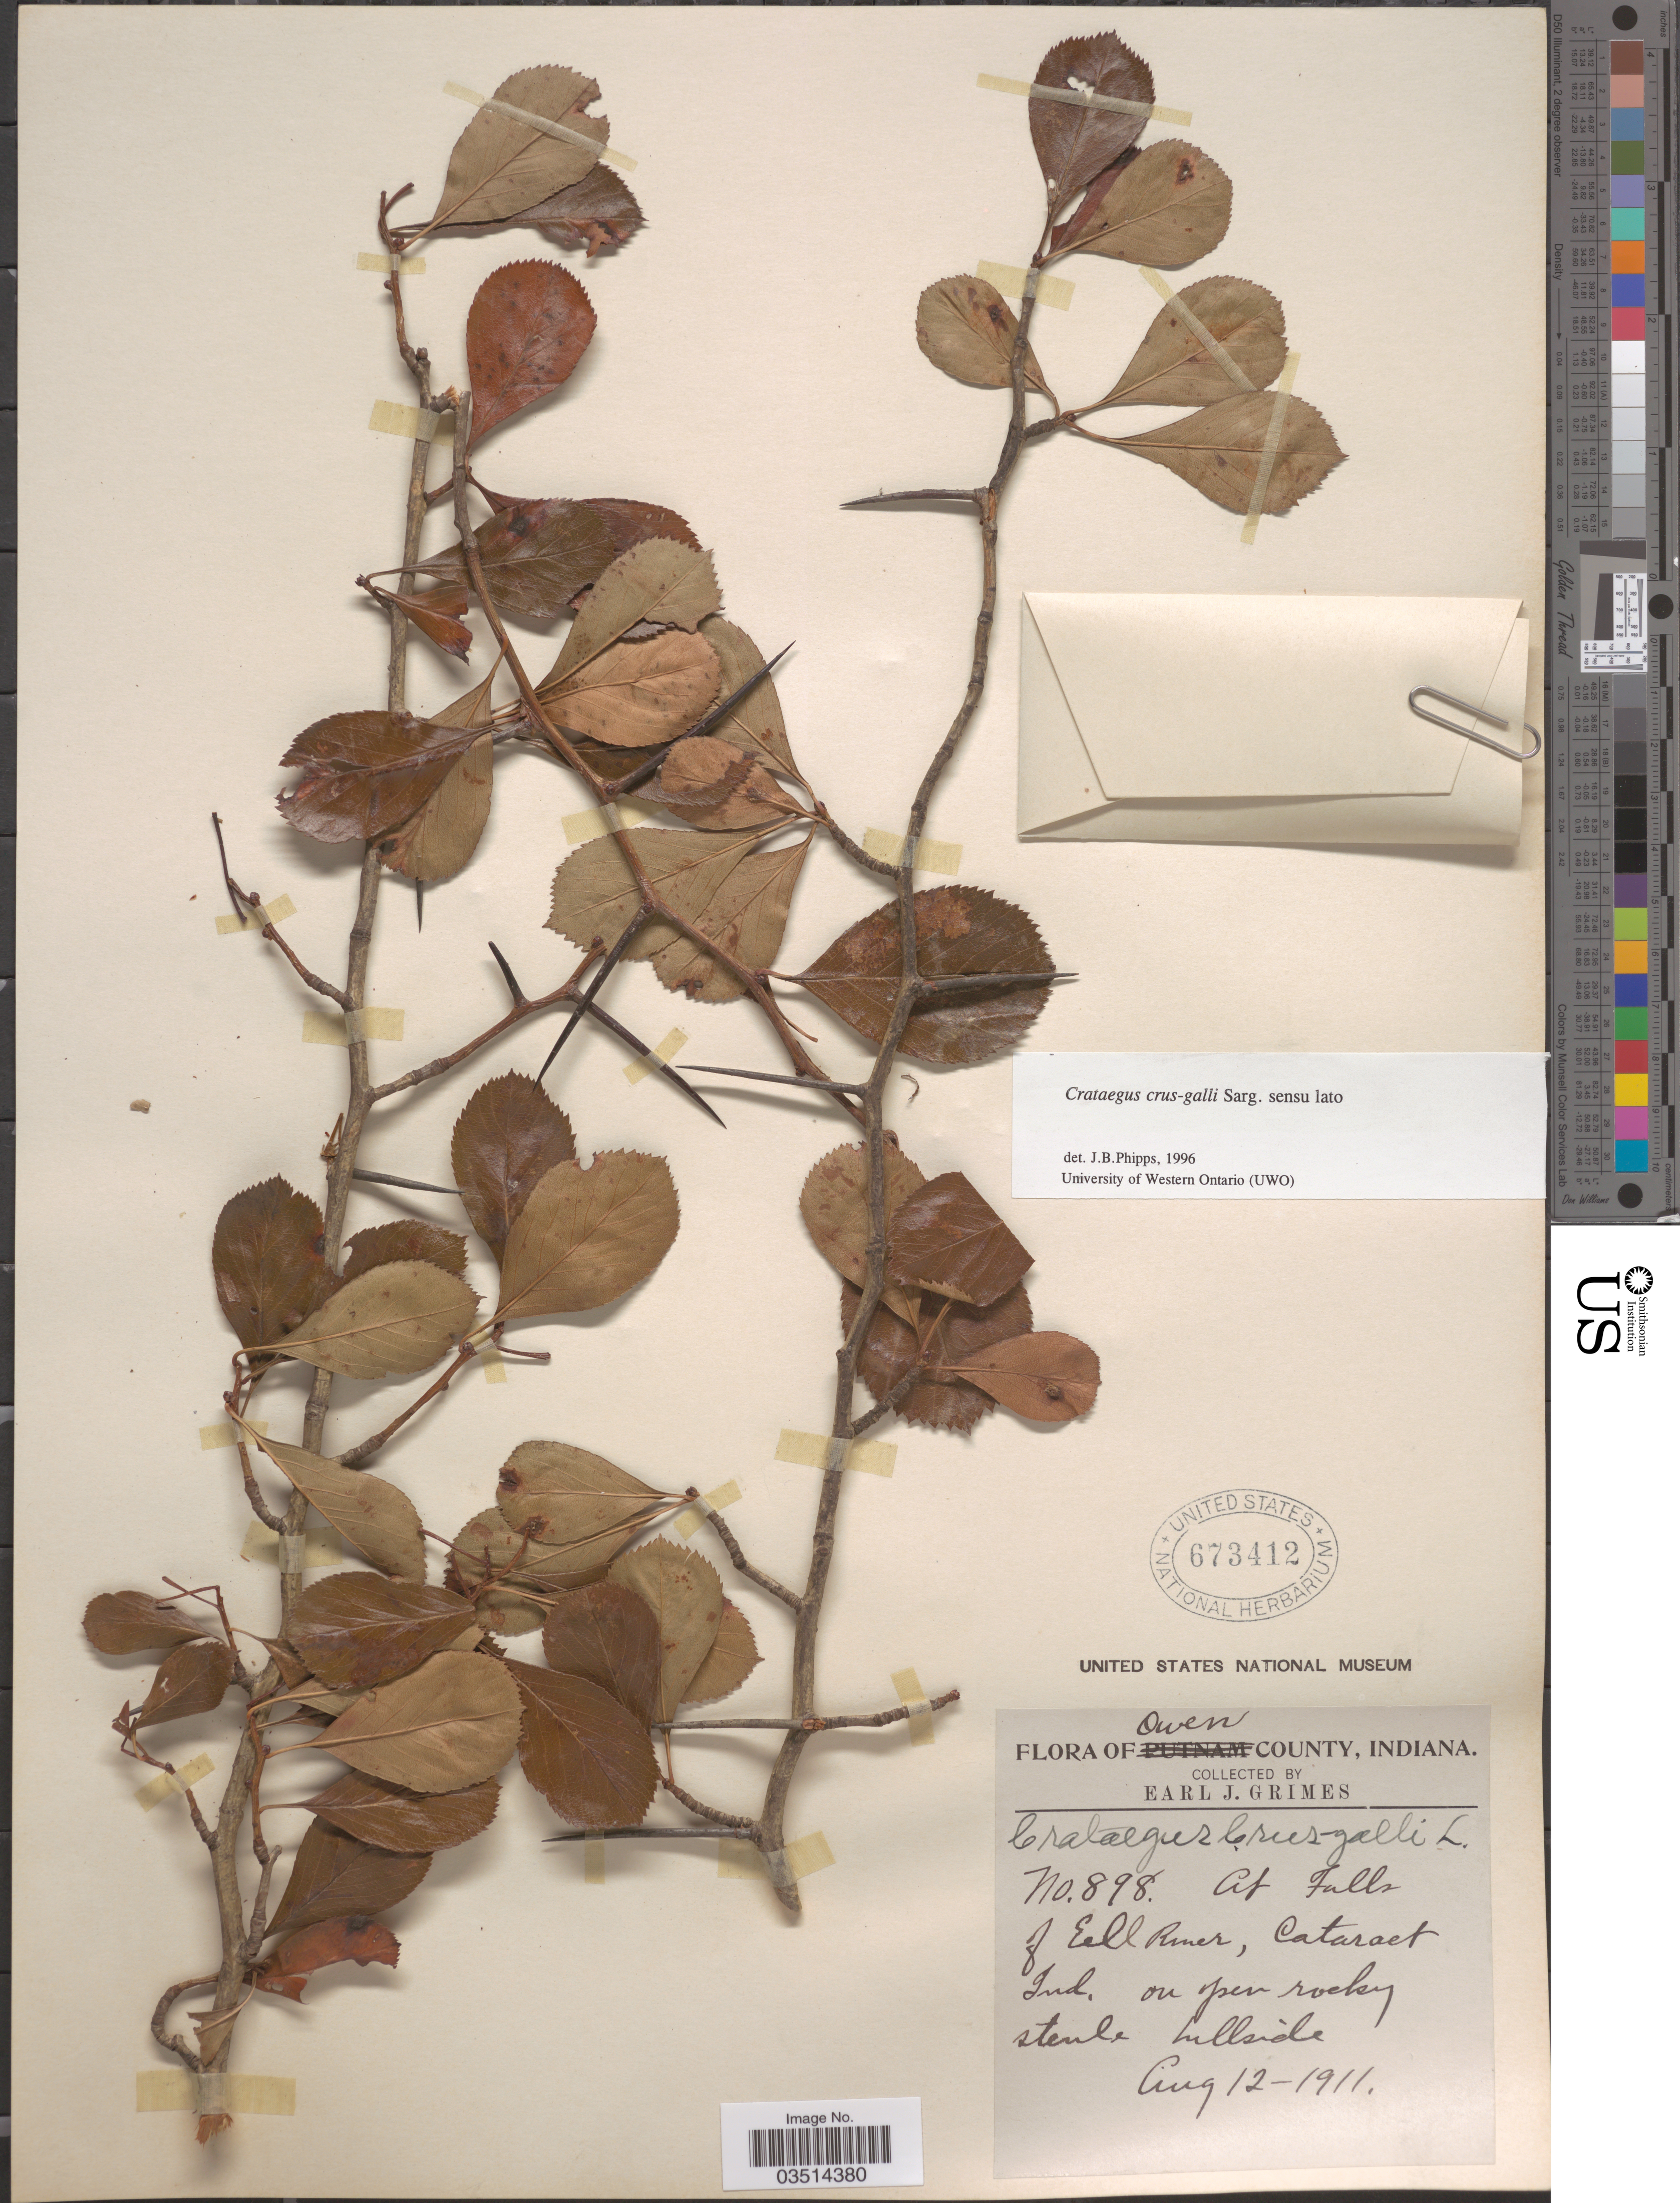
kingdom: Plantae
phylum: Tracheophyta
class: Magnoliopsida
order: Rosales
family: Rosaceae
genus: Crataegus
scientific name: Crataegus crus-galli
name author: L.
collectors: E. J. Grimes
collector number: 898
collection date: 1911-08-12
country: United States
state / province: Indiana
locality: Owen County. At Falls of Eell River, Cataract Ind. on open rocky sterile hillside.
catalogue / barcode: US 673412